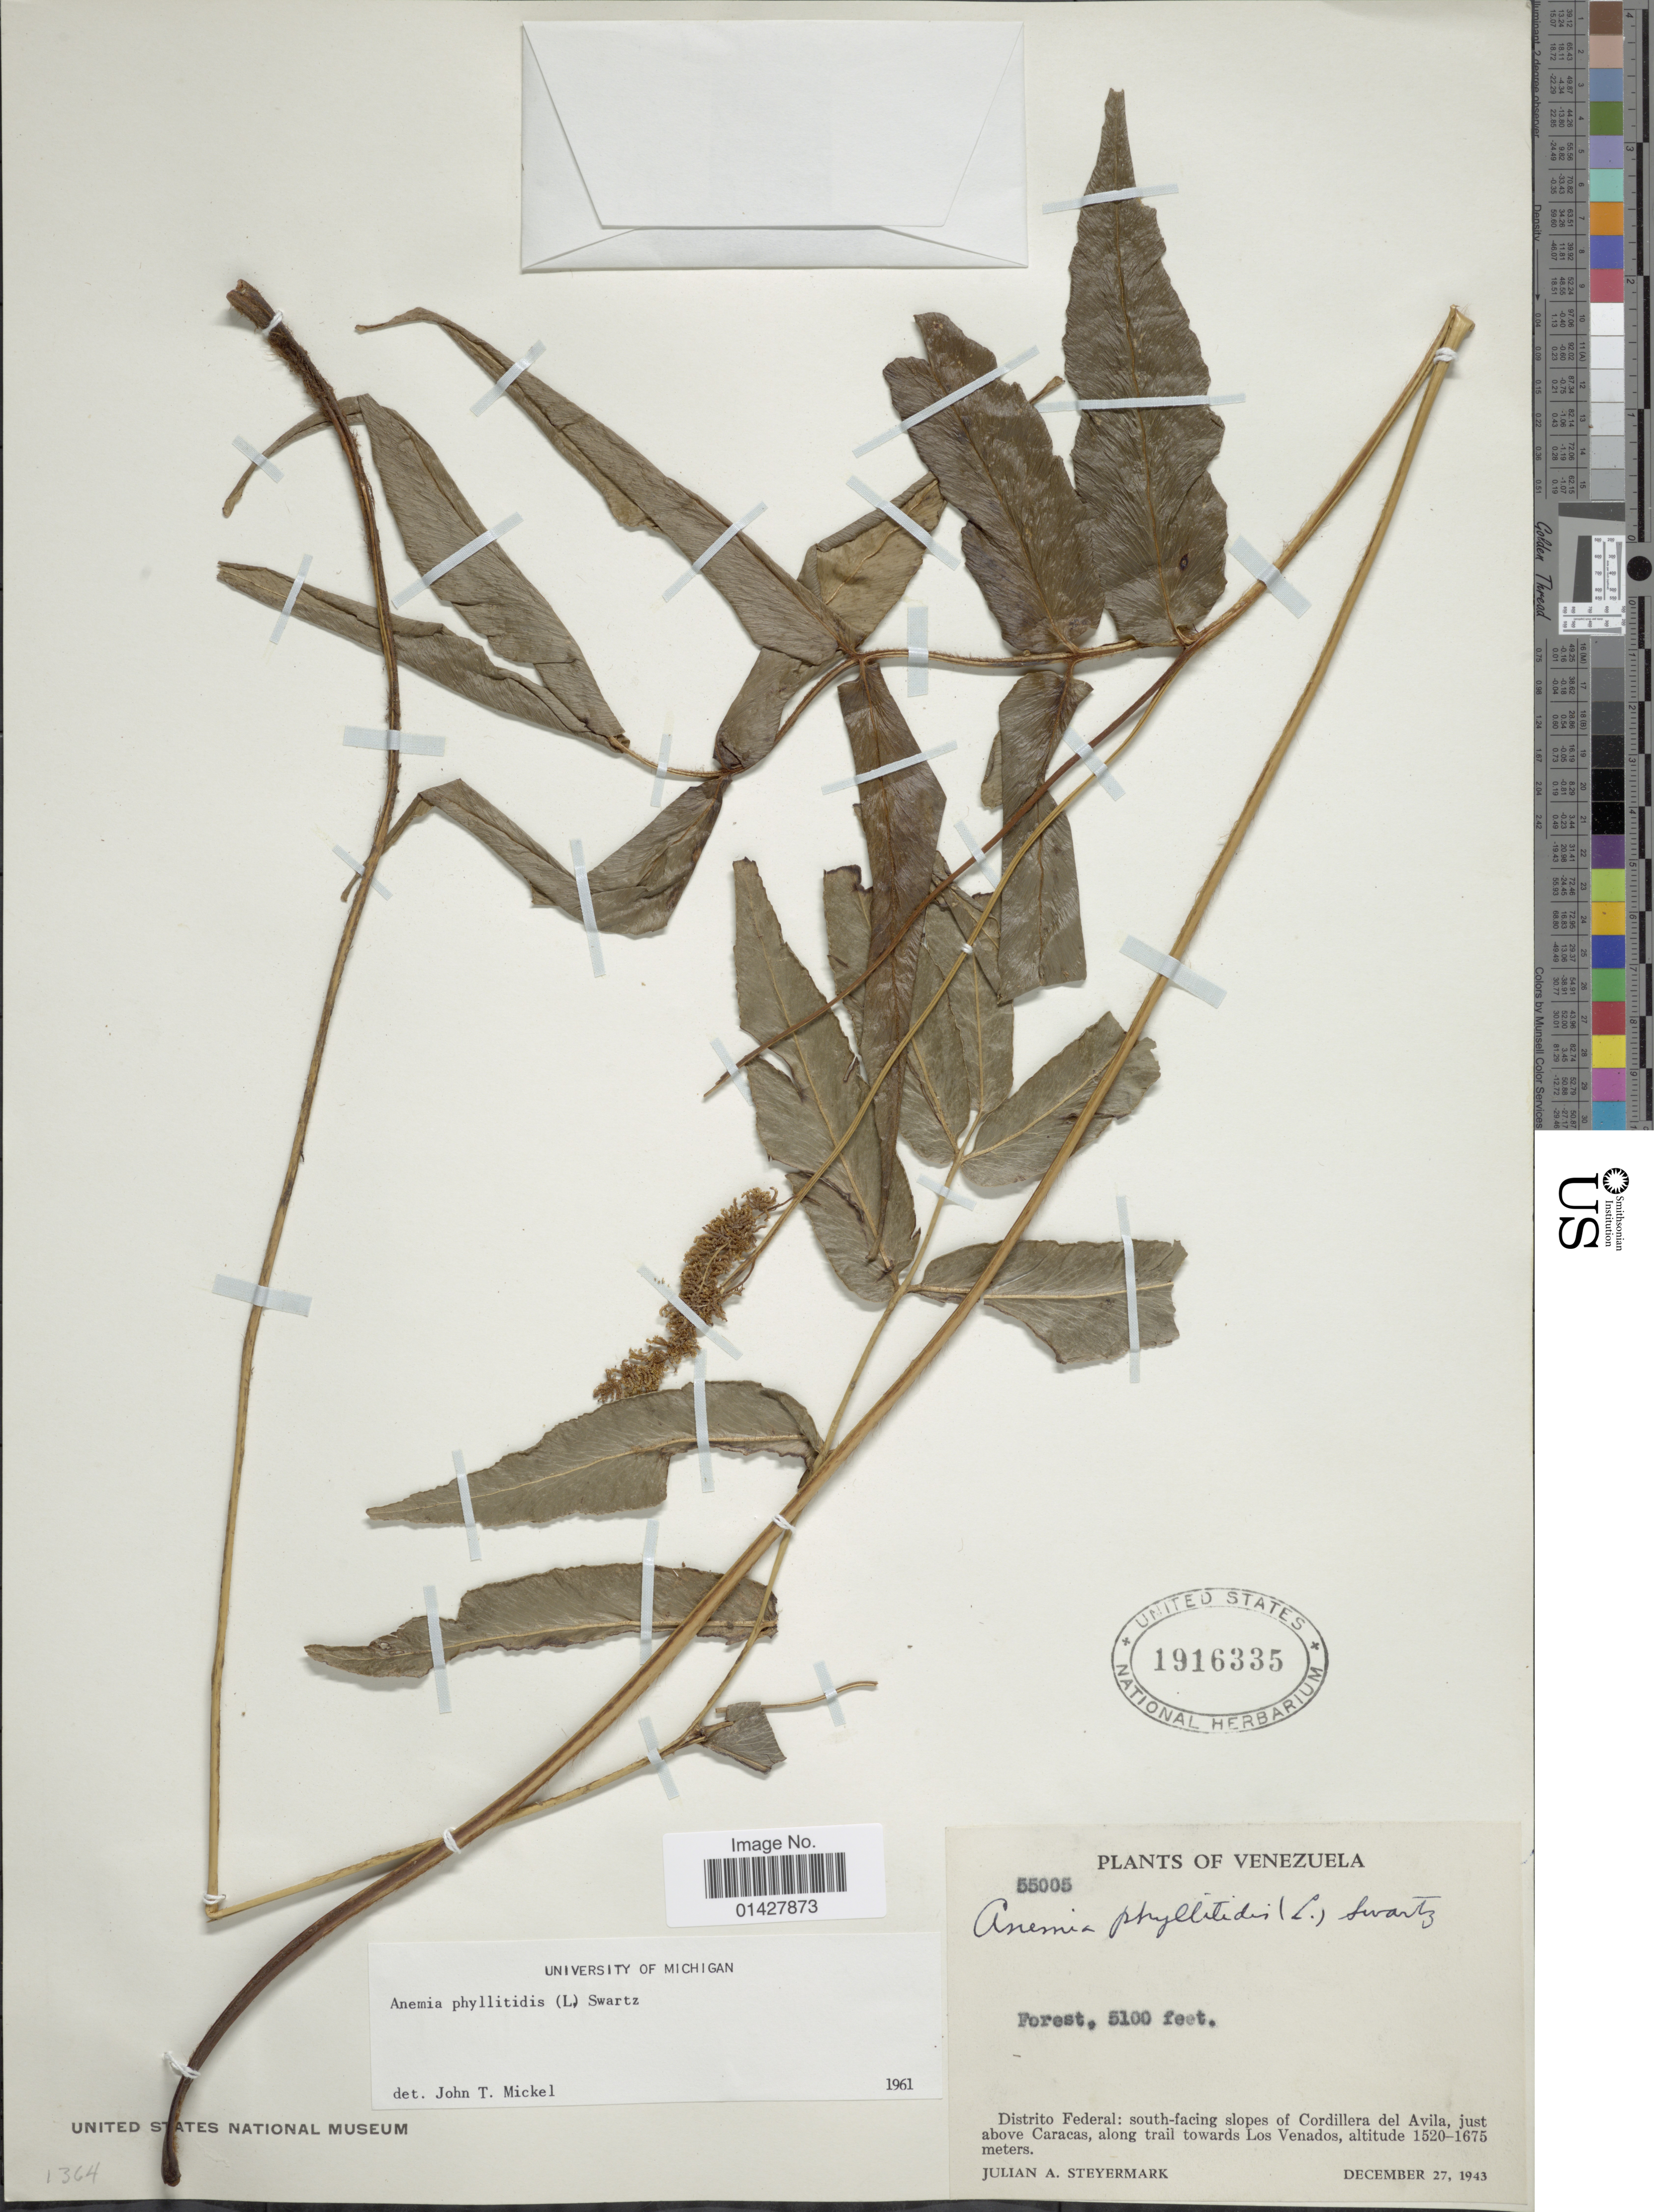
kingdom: Plantae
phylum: Tracheophyta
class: Polypodiopsida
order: Schizaeales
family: Anemiaceae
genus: Anemia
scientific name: Anemia phyllitidis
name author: (L.) Sw.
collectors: J. Steyermark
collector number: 55005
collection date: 1943-12-27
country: Venezuela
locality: Distrito Federal: south-facing slopes of Cordillera del Avila, just above Caracas, along trail towards Los Venados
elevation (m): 1520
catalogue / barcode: US 1916335